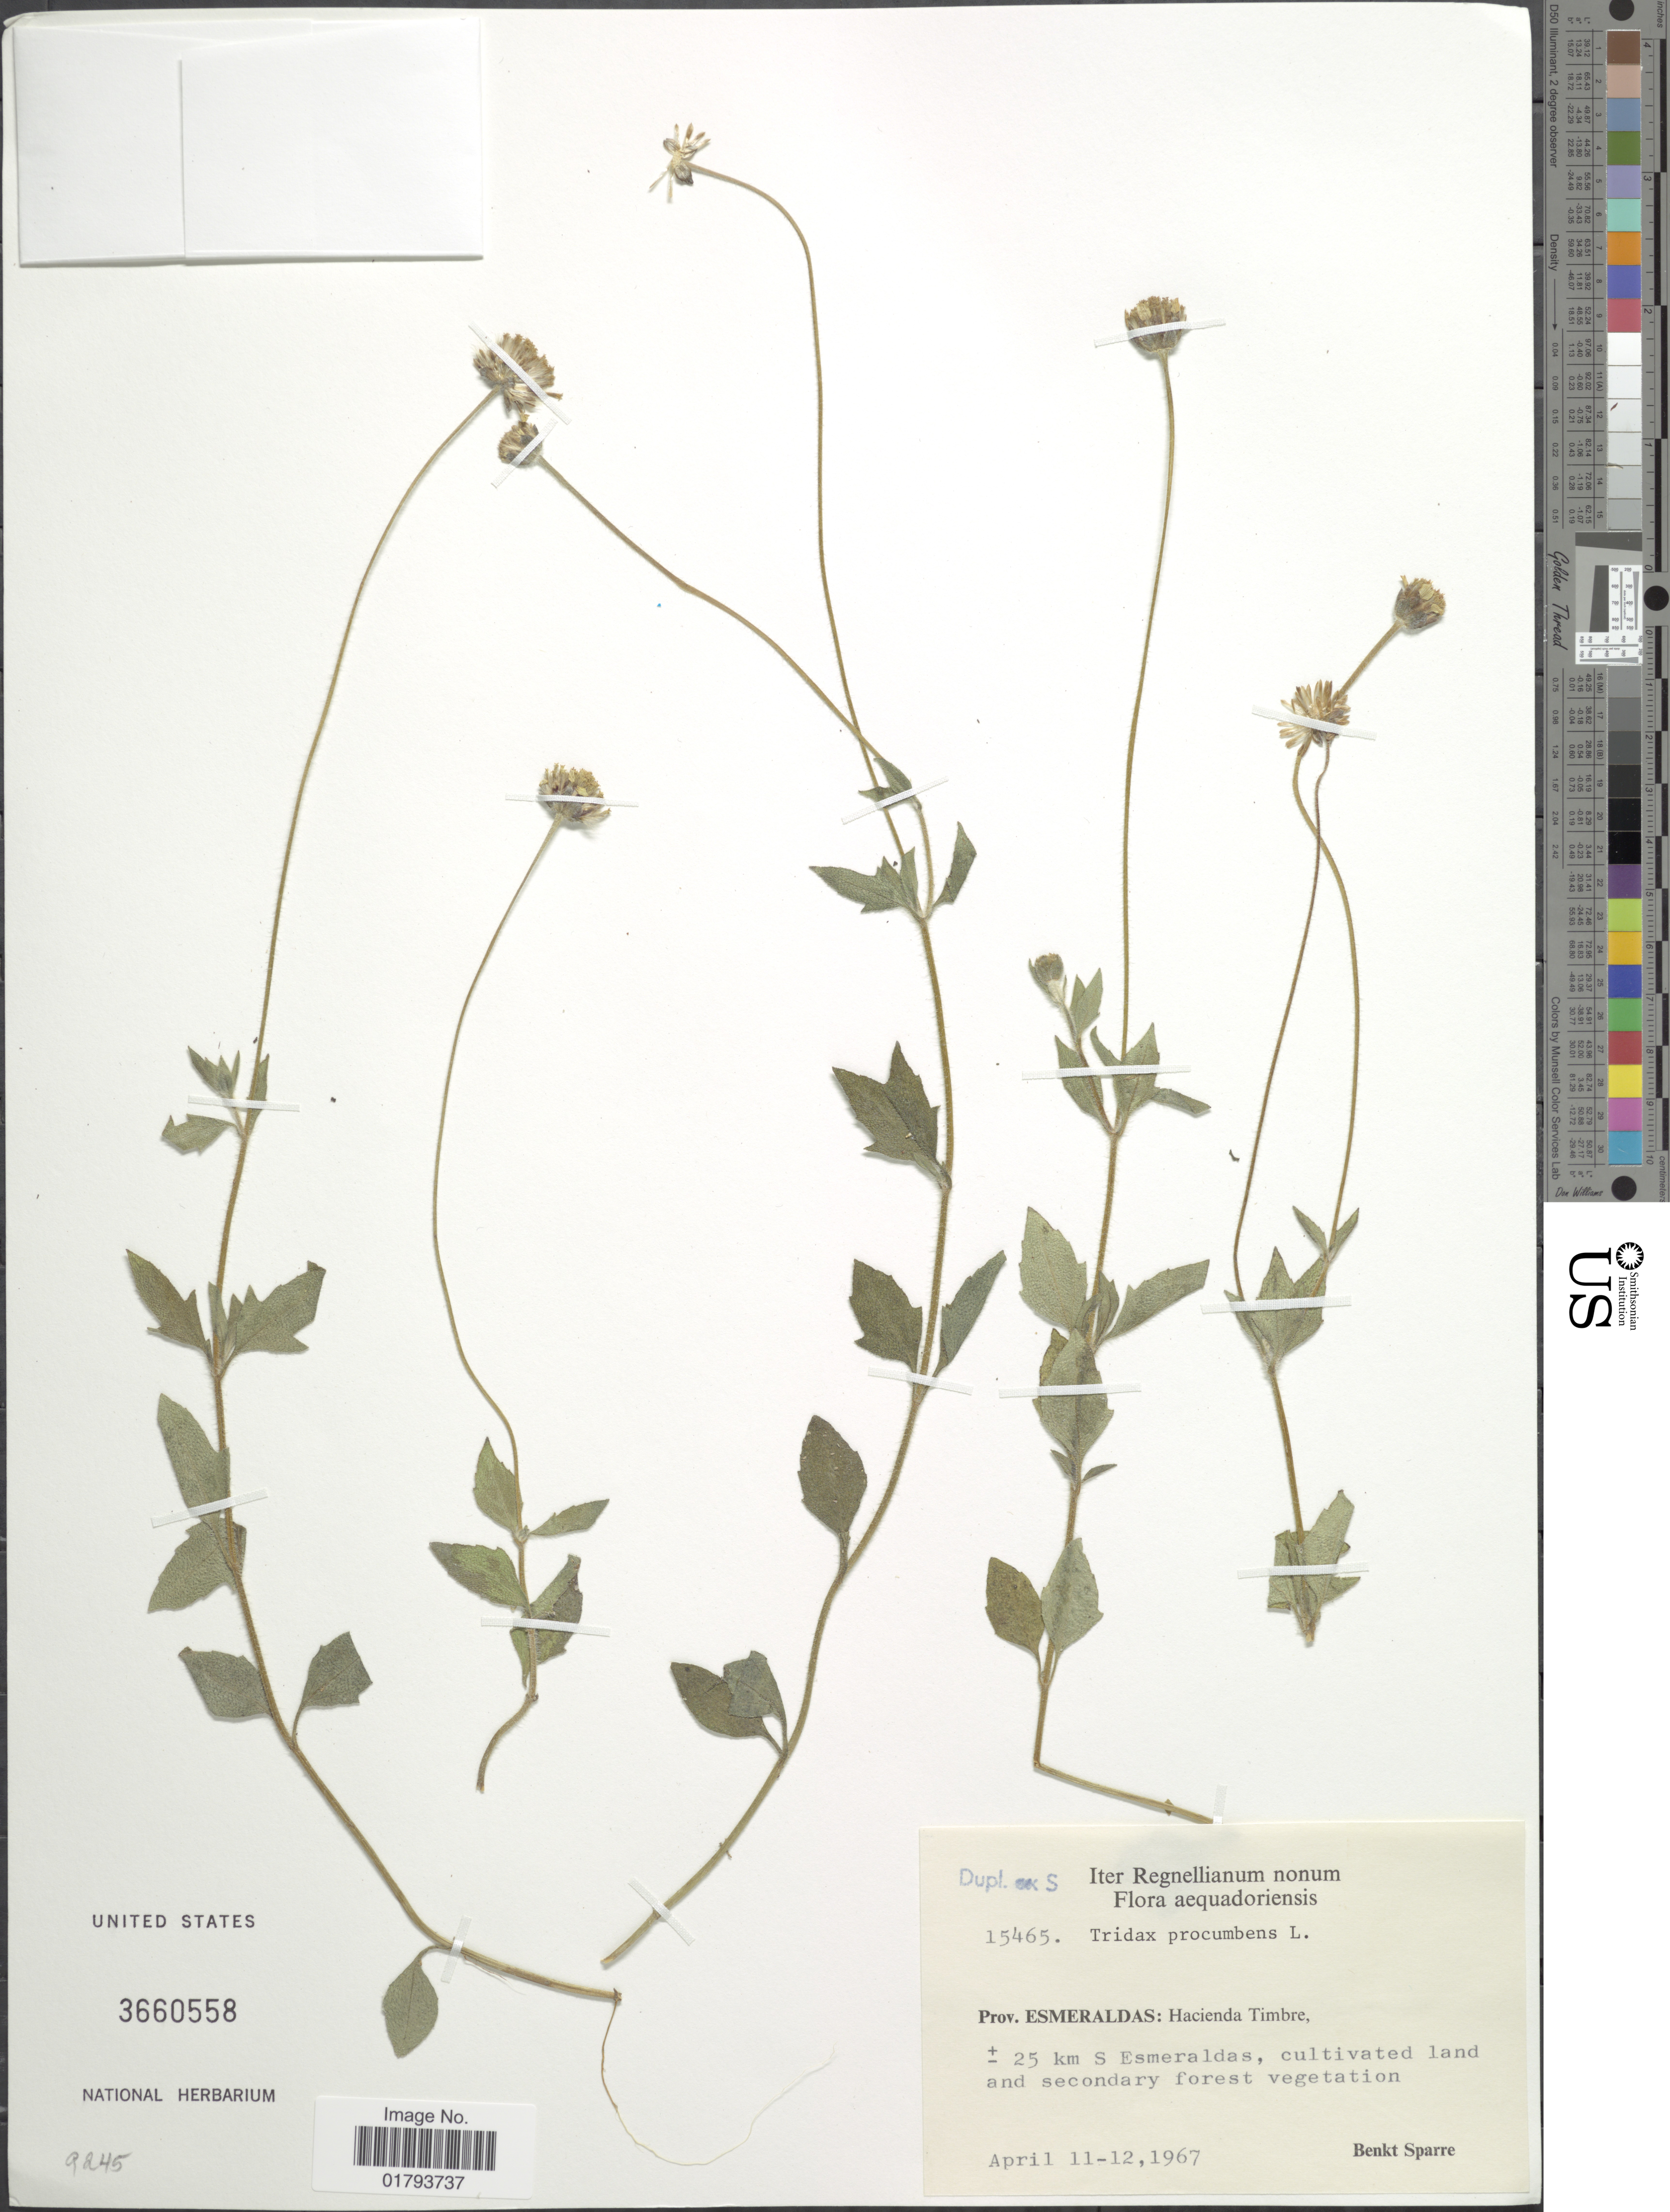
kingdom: Plantae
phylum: Tracheophyta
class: Magnoliopsida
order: Asterales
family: Asteraceae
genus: Tridax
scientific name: Tridax procumbens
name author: L.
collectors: B. Sparre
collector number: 15465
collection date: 1967-04-11/1967-04-12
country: Ecuador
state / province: Esmeraldas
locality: Hacienda Timbre, ± 25 km S Esmeraldas, cultivated land and secondary forest vegetation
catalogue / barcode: US 3660558